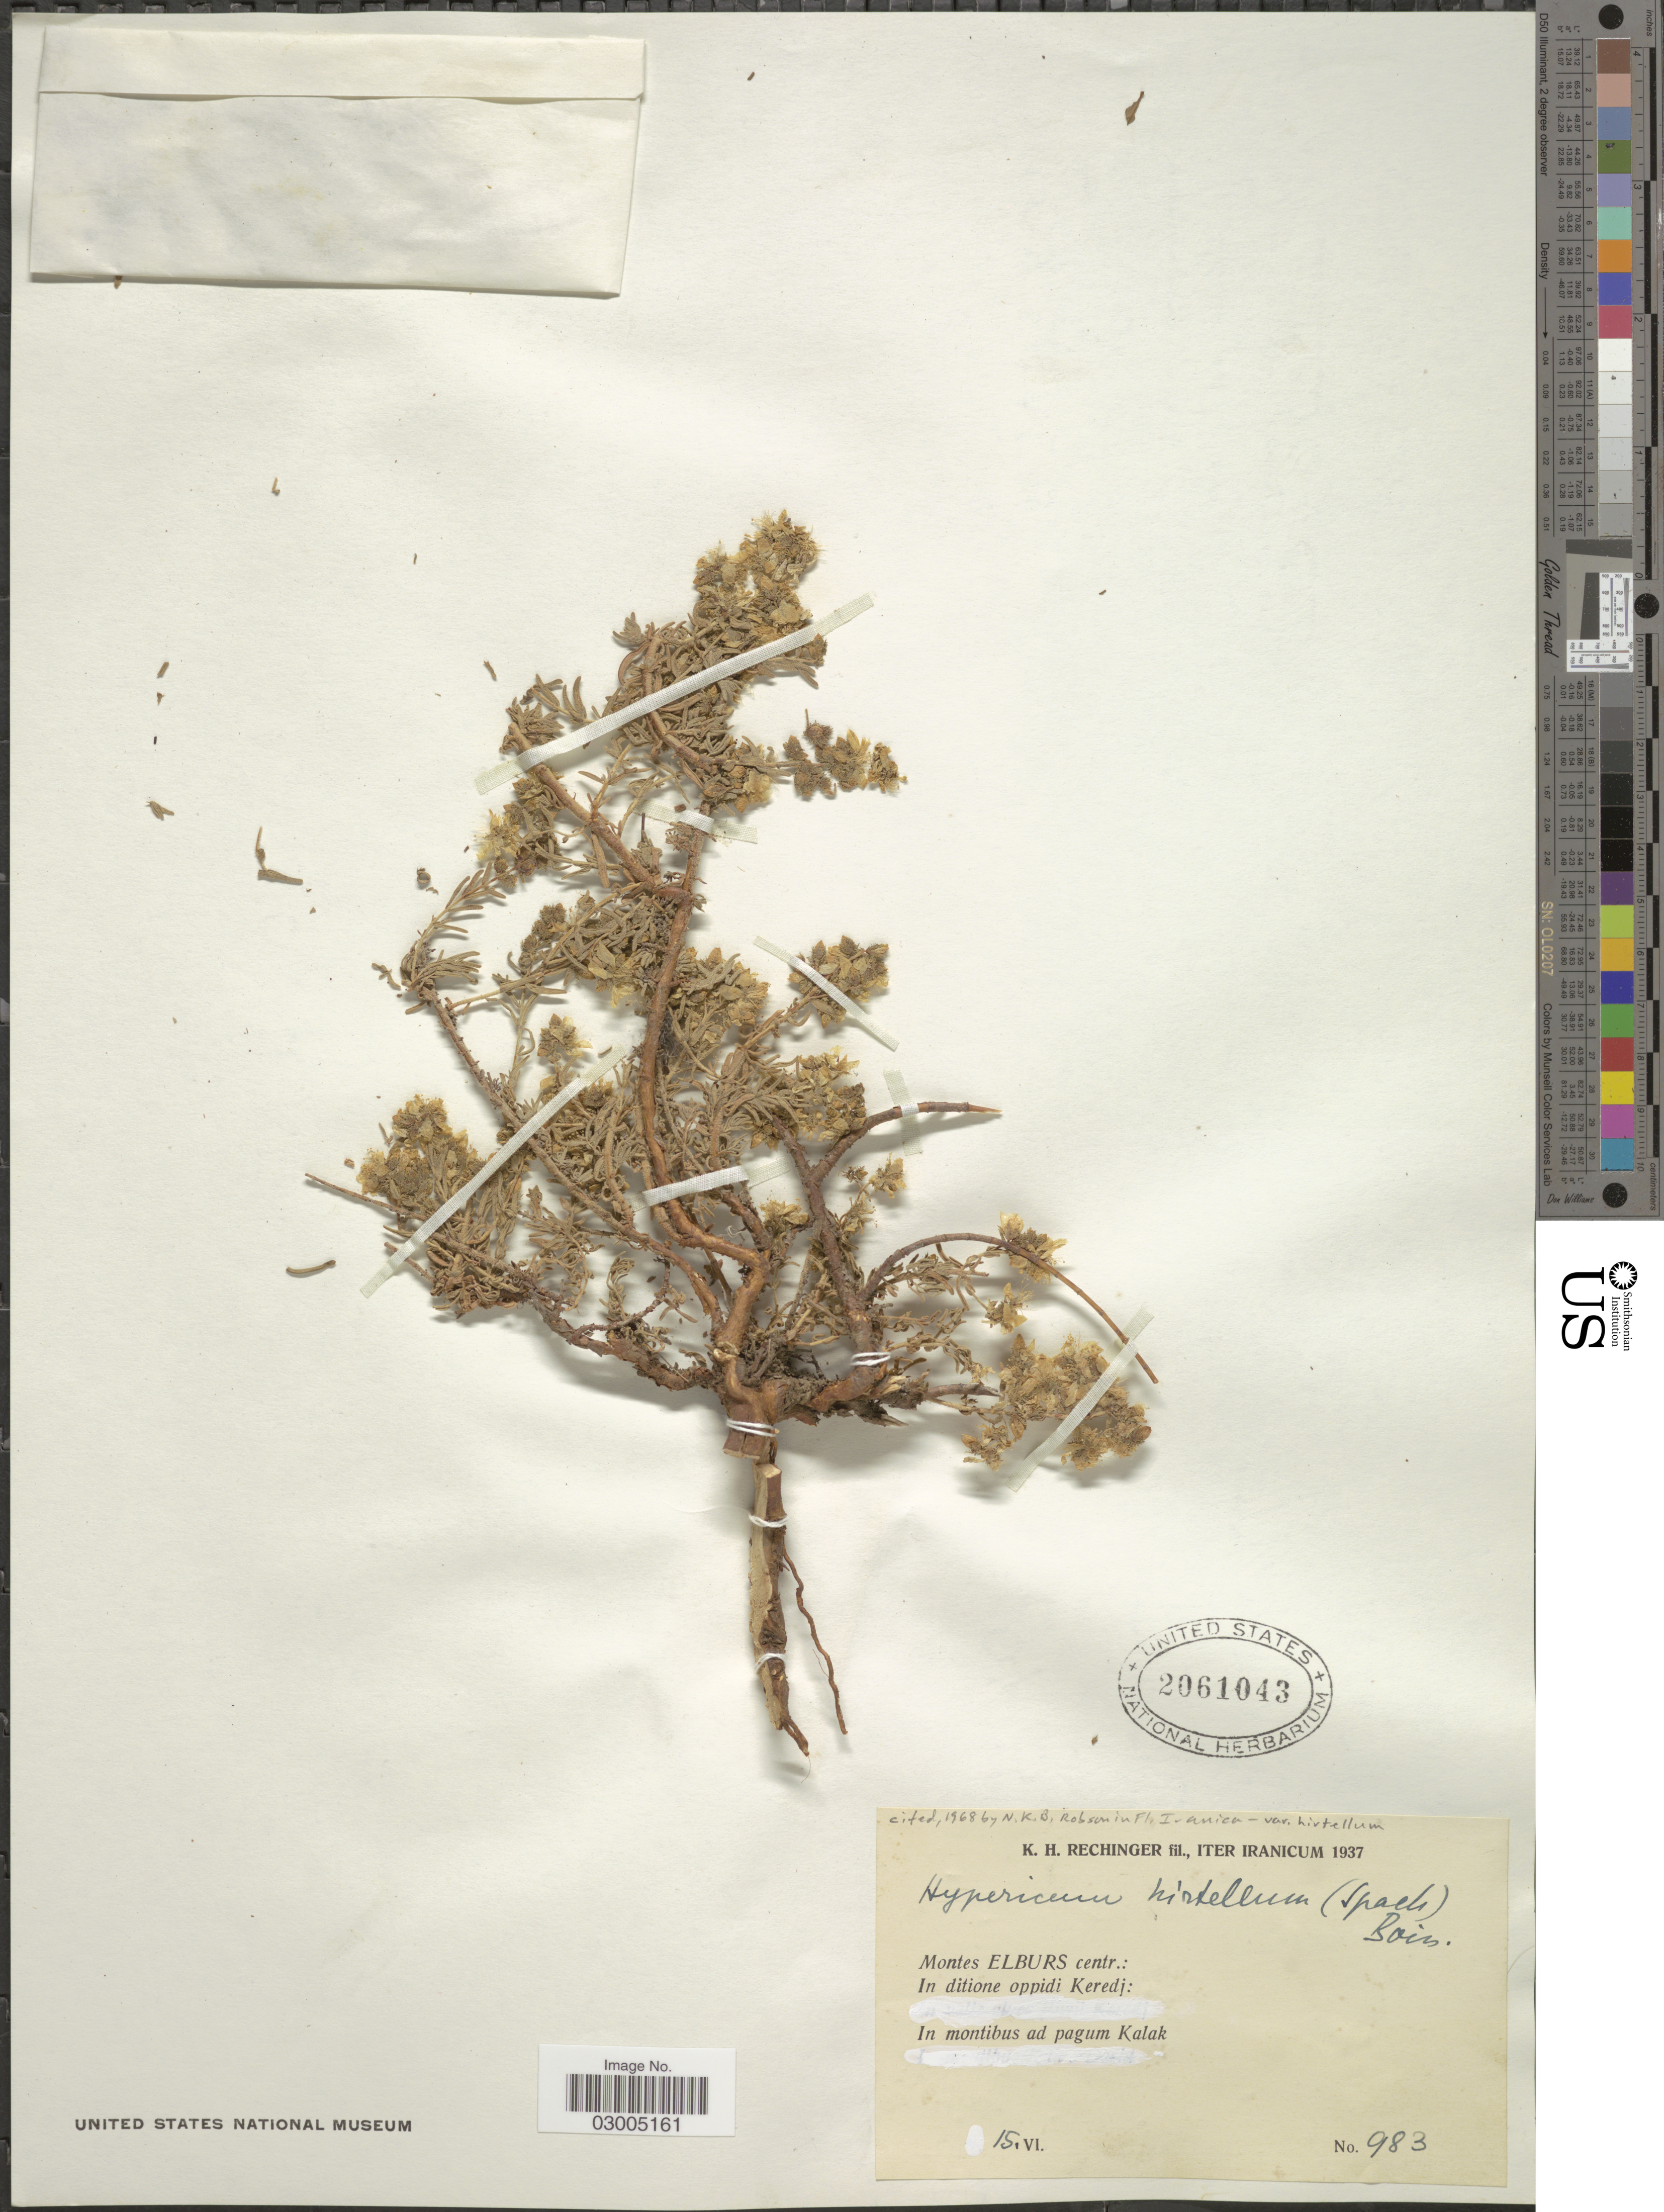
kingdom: Plantae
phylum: Tracheophyta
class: Magnoliopsida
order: Malpighiales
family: Hypericaceae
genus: Hypericum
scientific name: Hypericum hirtellum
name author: (Spach) Boiss.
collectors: K. H. Rechinger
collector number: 983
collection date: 1937-06-15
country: Iran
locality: Montes Elburs centr.: In ditione oppidi Keredj: In montibus ad pagum Kalak.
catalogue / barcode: US 2061043